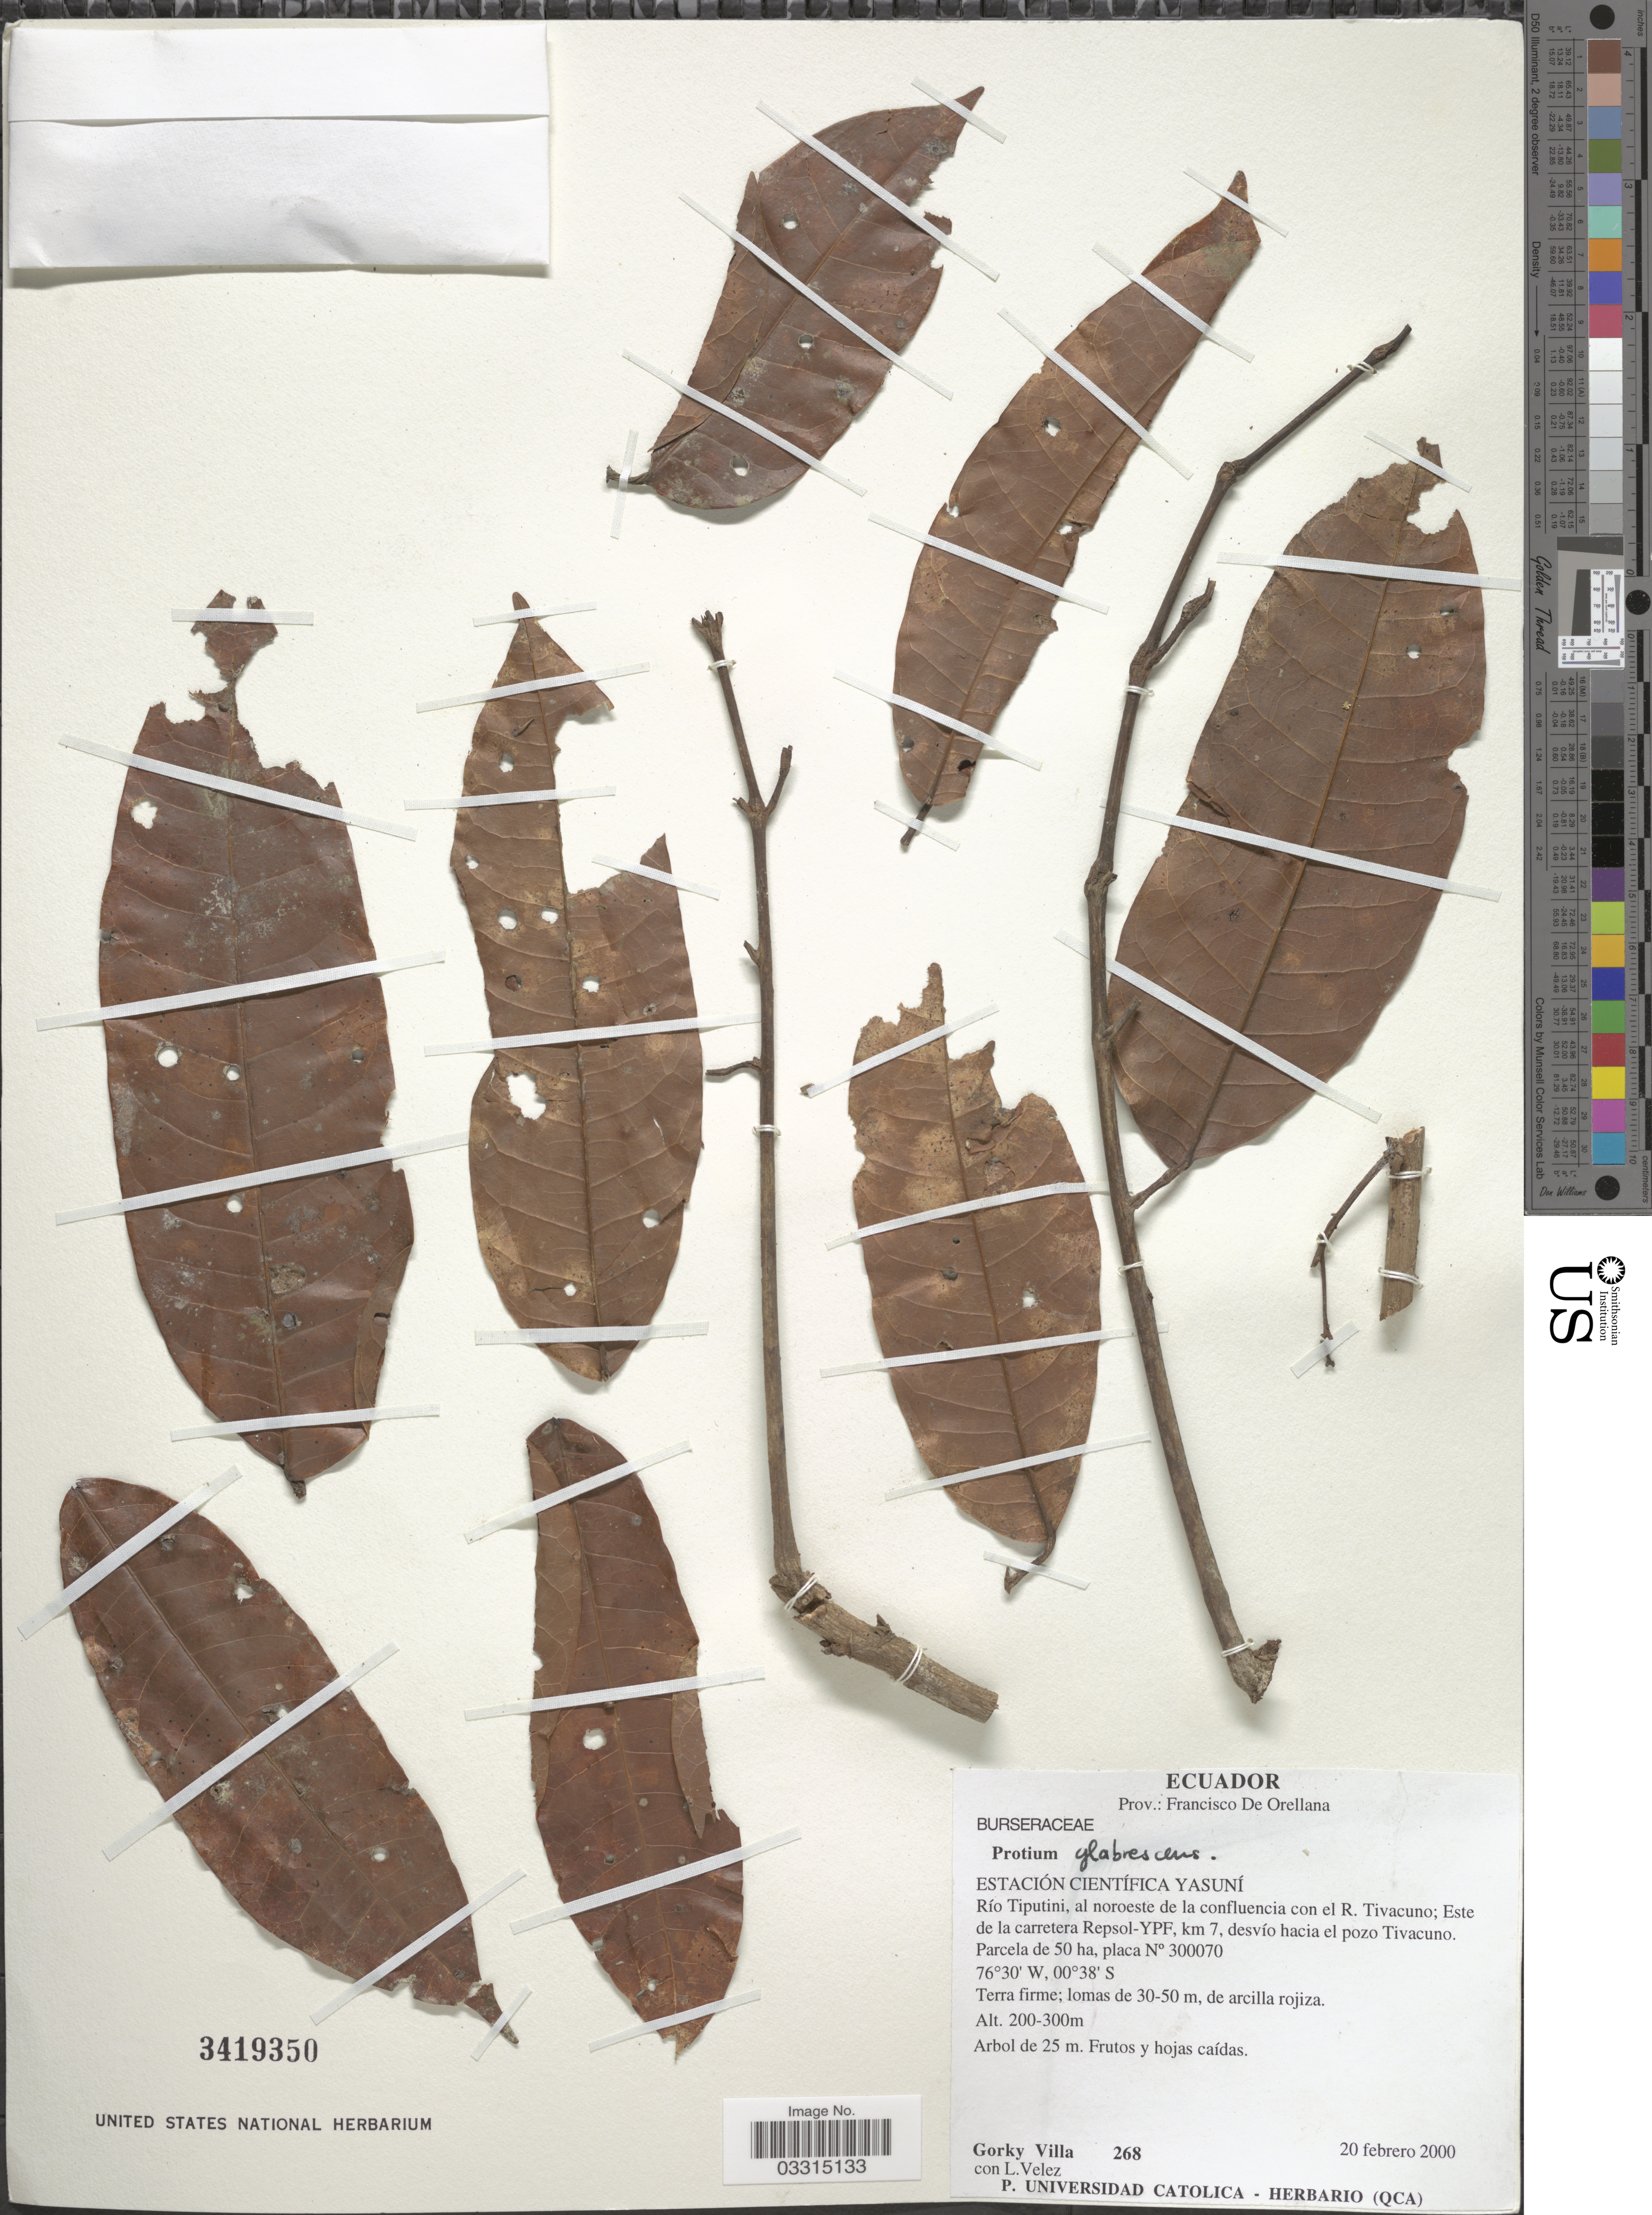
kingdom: Plantae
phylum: Tracheophyta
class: Magnoliopsida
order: Sapindales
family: Burseraceae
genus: Protium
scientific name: Protium glabrescens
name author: Swart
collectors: G. Villa & L. Velez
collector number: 268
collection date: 2000-02-20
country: Ecuador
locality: Prov.: Francisco De Orellana. Estación Científica Yasuní. Río Tiputini, al noroeste de la confluencia con el R. Tivacuno; Este de la carretera Repsol-YPF, km 7, desvío hacia el pozo Tivacuno. Parcela de 50 ha, placa Nº 300070.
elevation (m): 200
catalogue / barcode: US 3419350